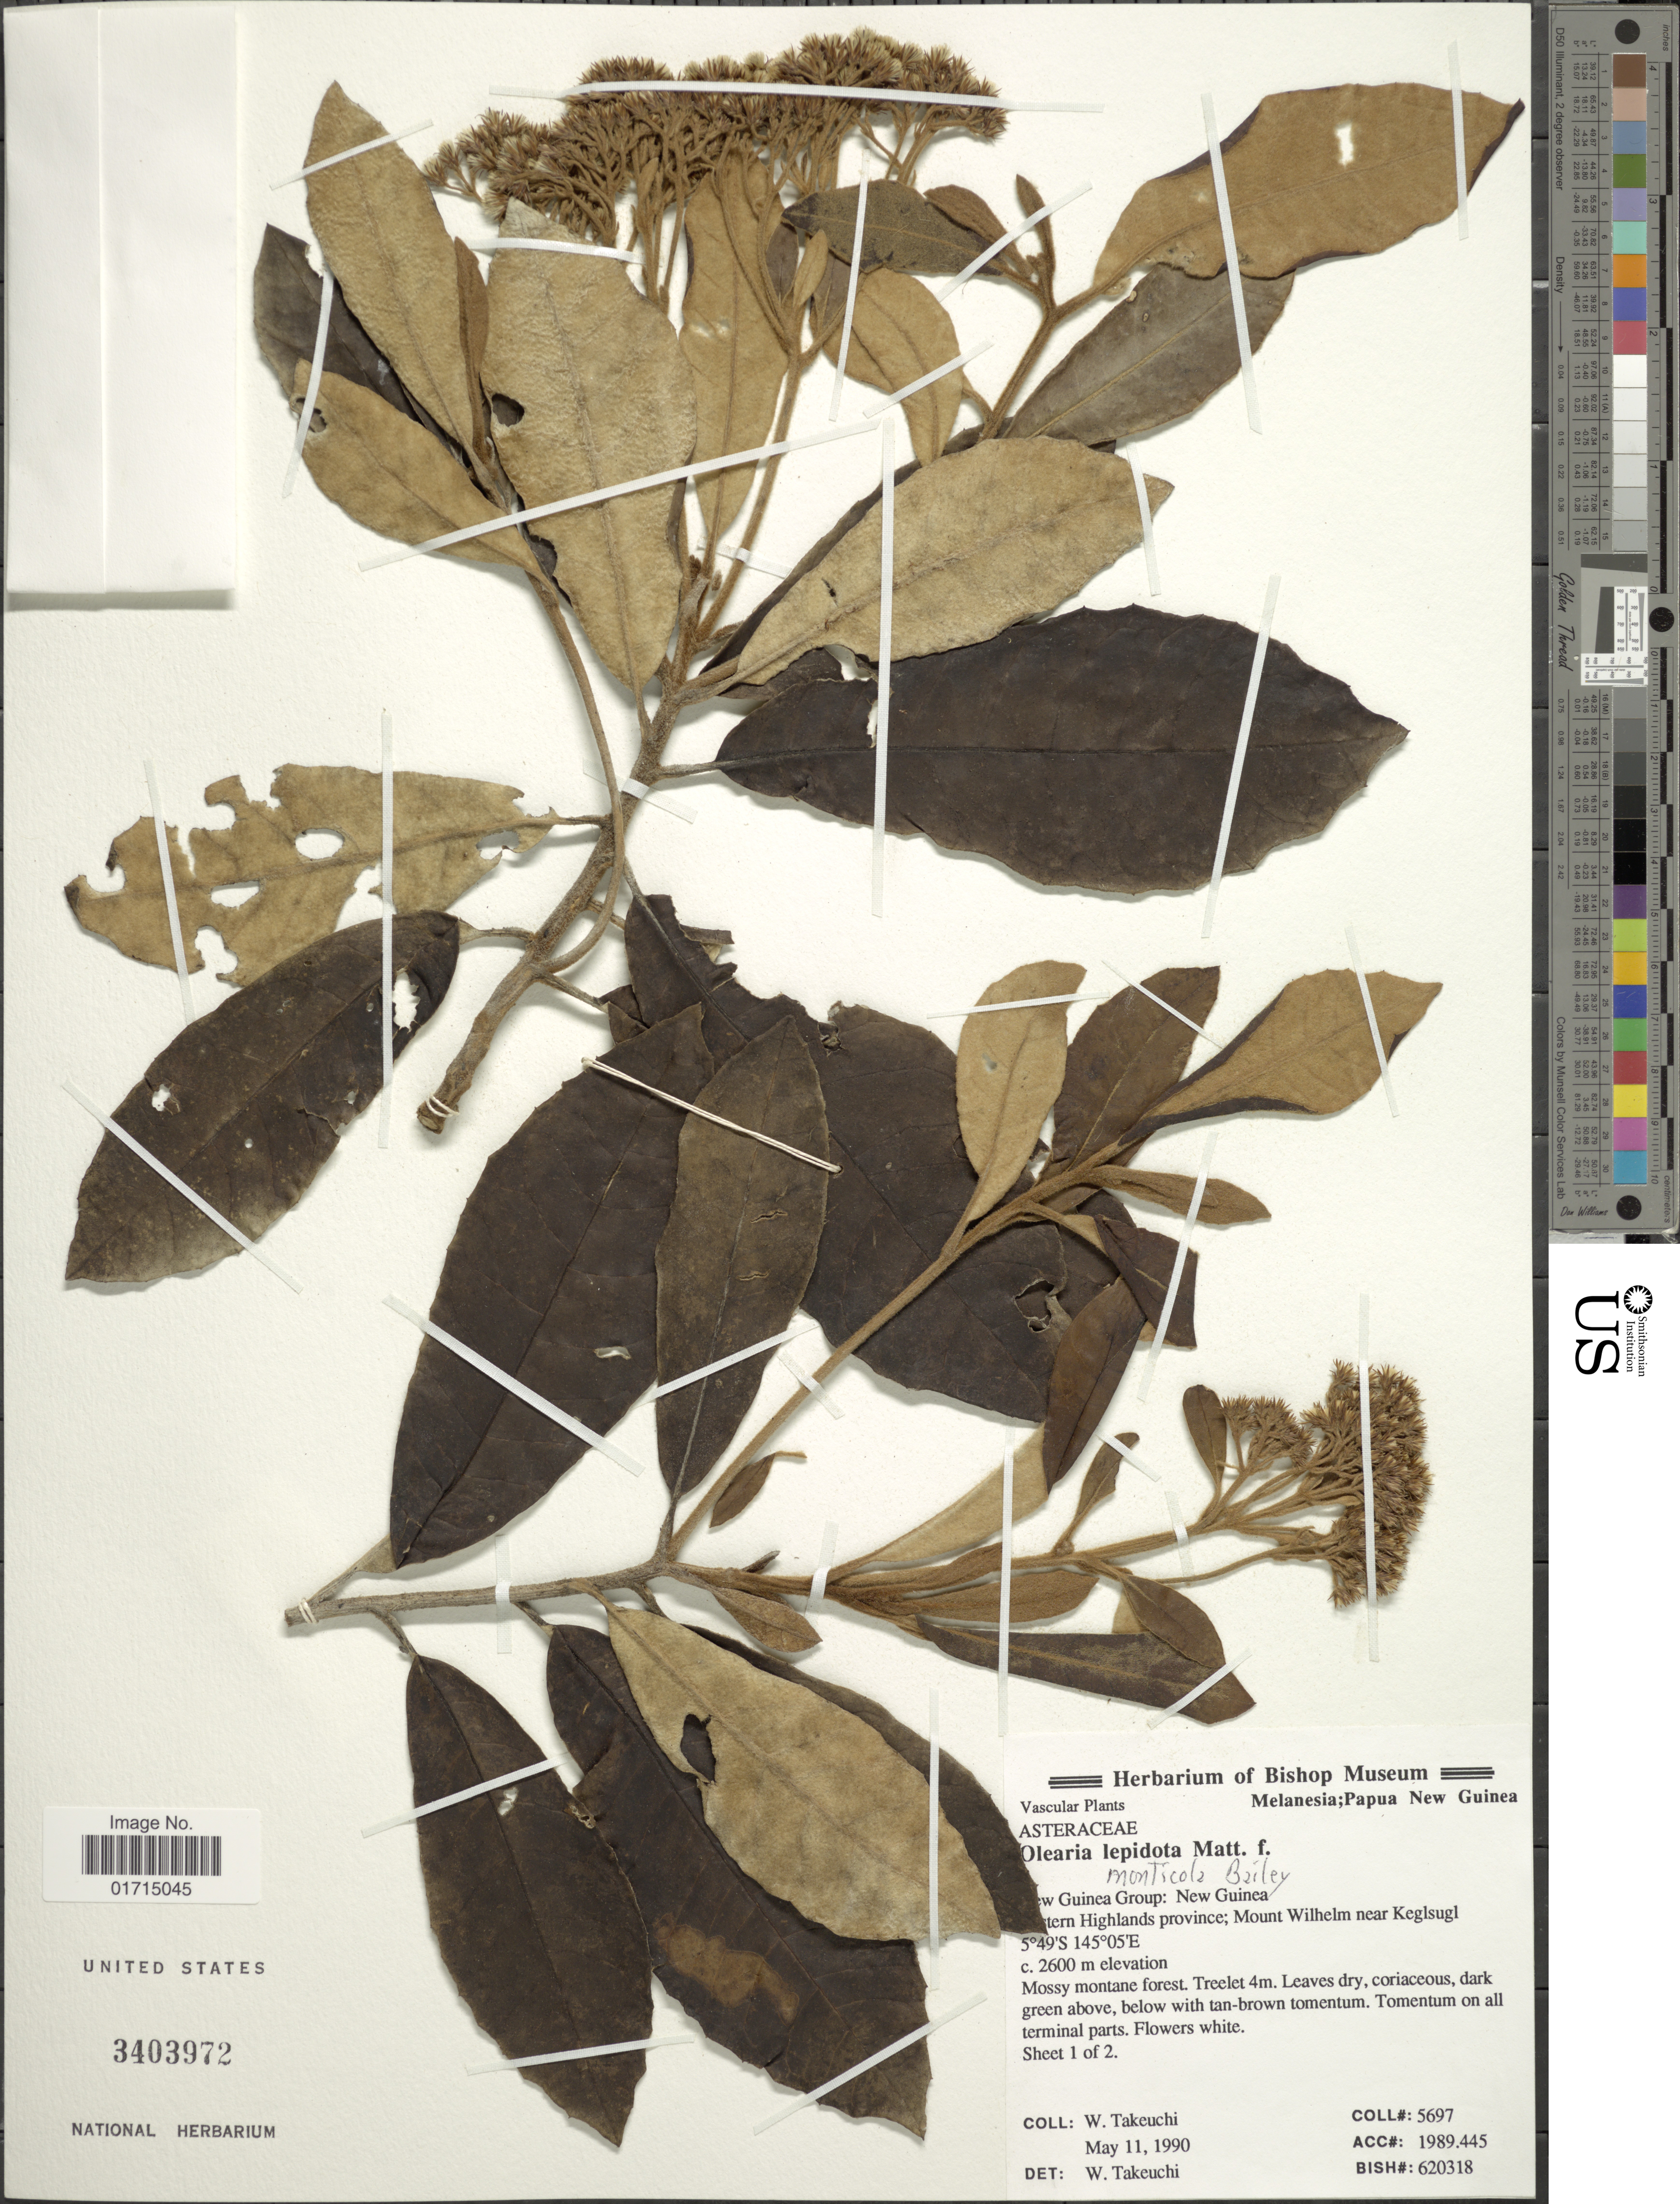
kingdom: Plantae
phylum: Tracheophyta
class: Magnoliopsida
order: Asterales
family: Asteraceae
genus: Olearia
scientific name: Olearia monticola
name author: F.M. Bailey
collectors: W. Takeuchi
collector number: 5697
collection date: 1990-05-11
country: Papua New Guinea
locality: New Guinea Group. New Guinea. Eastern Highlands province; Mount Wilhelm near Keglsugl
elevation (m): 2600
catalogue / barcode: US 3403972